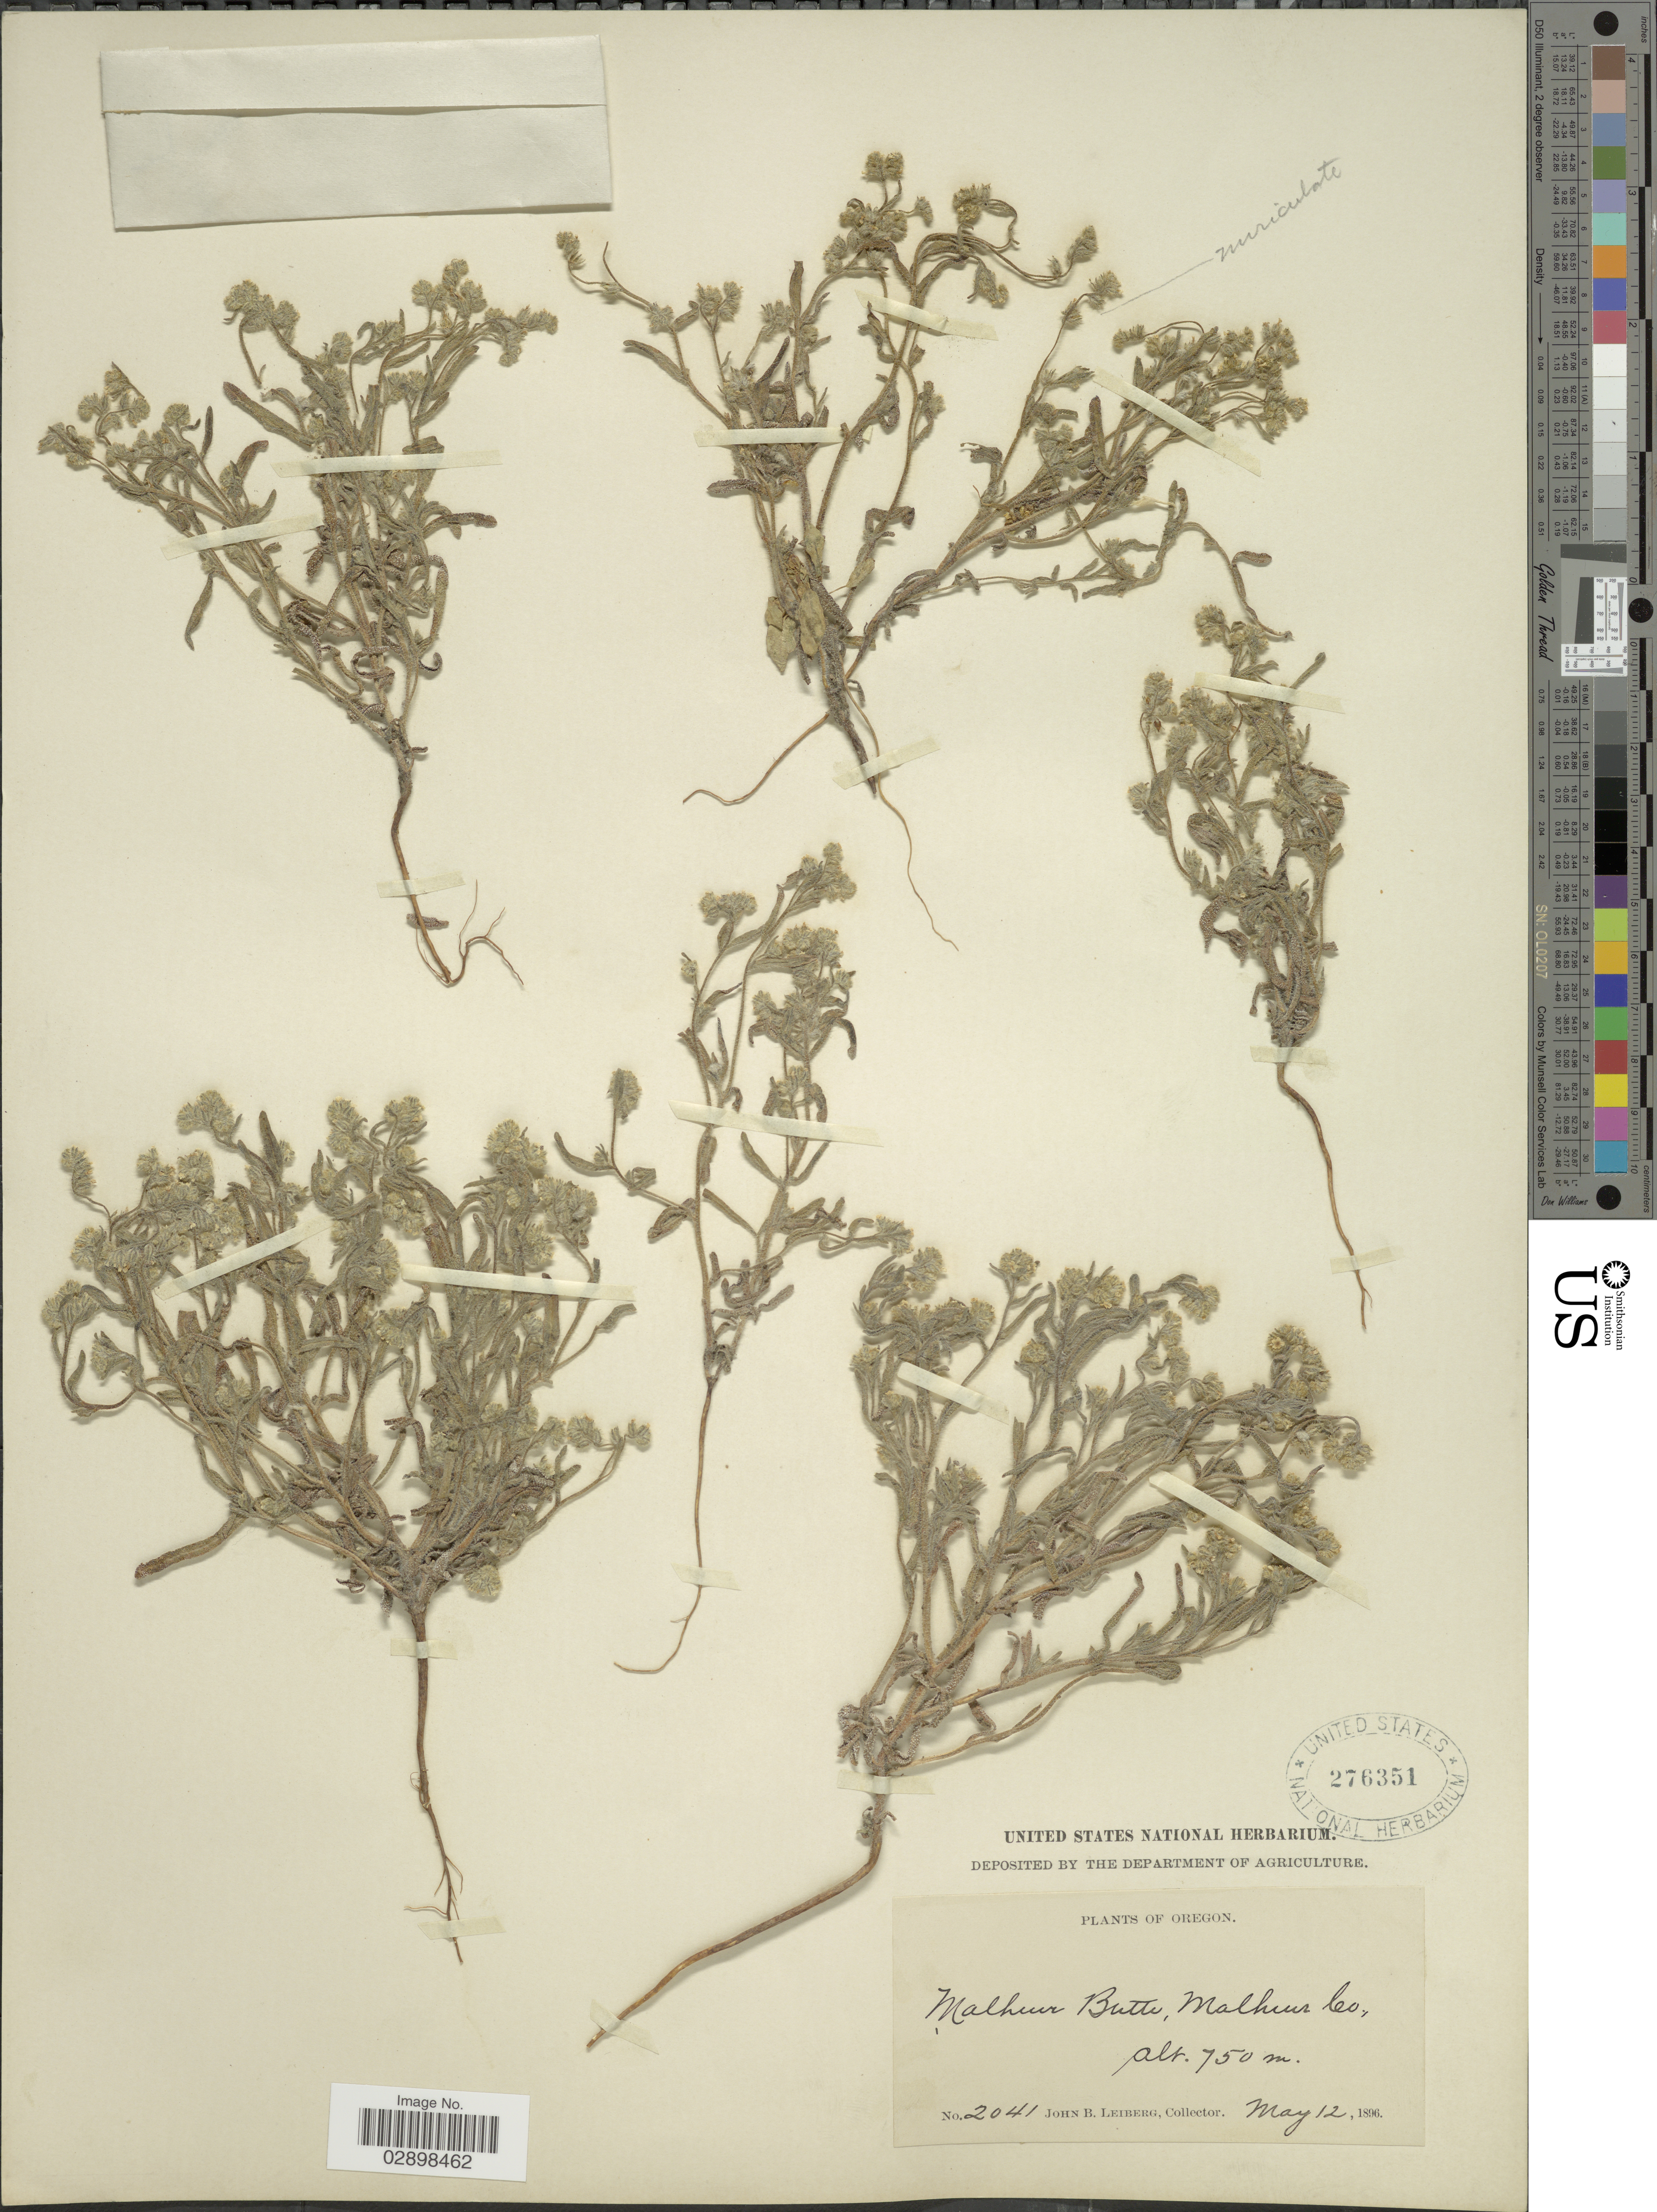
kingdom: Plantae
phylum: Tracheophyta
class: Magnoliopsida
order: Boraginales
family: Boraginaceae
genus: Cryptantha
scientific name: Cryptantha watsonii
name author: (A. Gray) Greene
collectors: J. B. Leiberg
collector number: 2041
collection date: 1896-05-12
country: United States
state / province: Oregon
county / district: Malheur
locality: Malheur Butte, Malheur Co.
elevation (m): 750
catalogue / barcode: US 276351